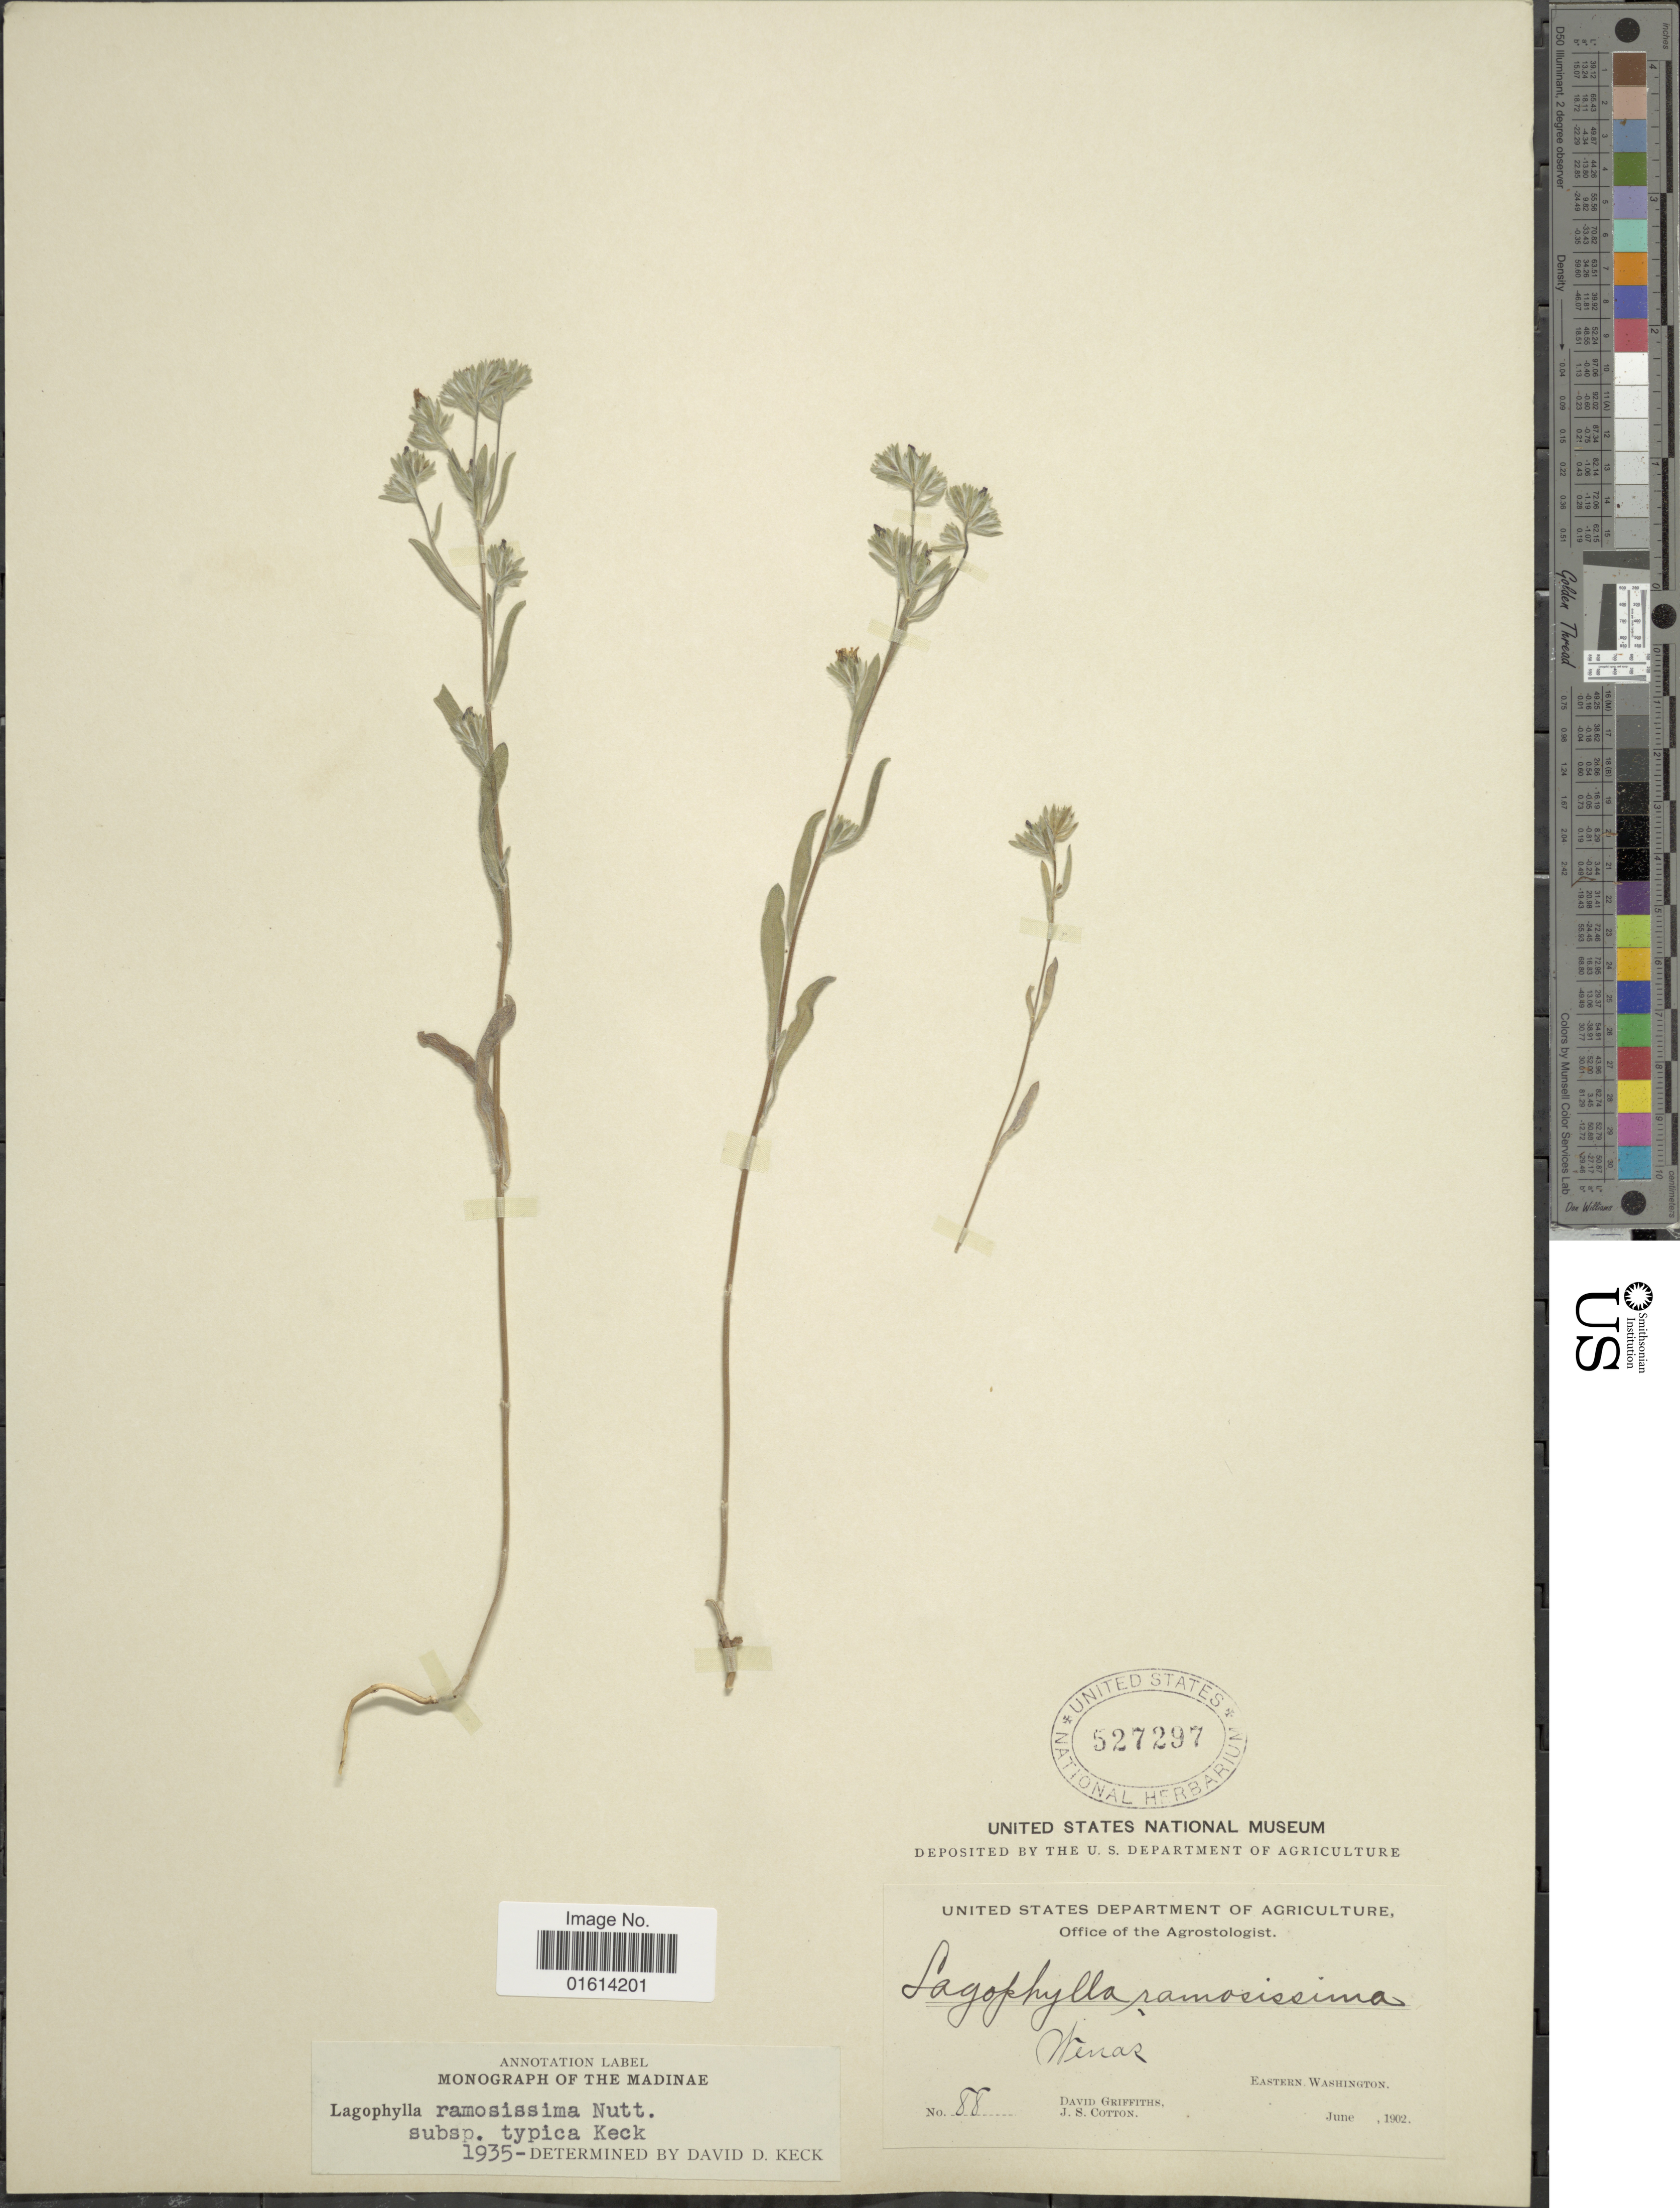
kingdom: Plantae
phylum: Tracheophyta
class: Magnoliopsida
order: Asterales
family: Asteraceae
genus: Lagophylla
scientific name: Lagophylla ramosissima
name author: Nutt.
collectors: D. Griffiths & J. S. Cotton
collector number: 88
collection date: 1902-06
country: United States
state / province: Washington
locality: Wenaz, Eastern Washington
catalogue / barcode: US 527297